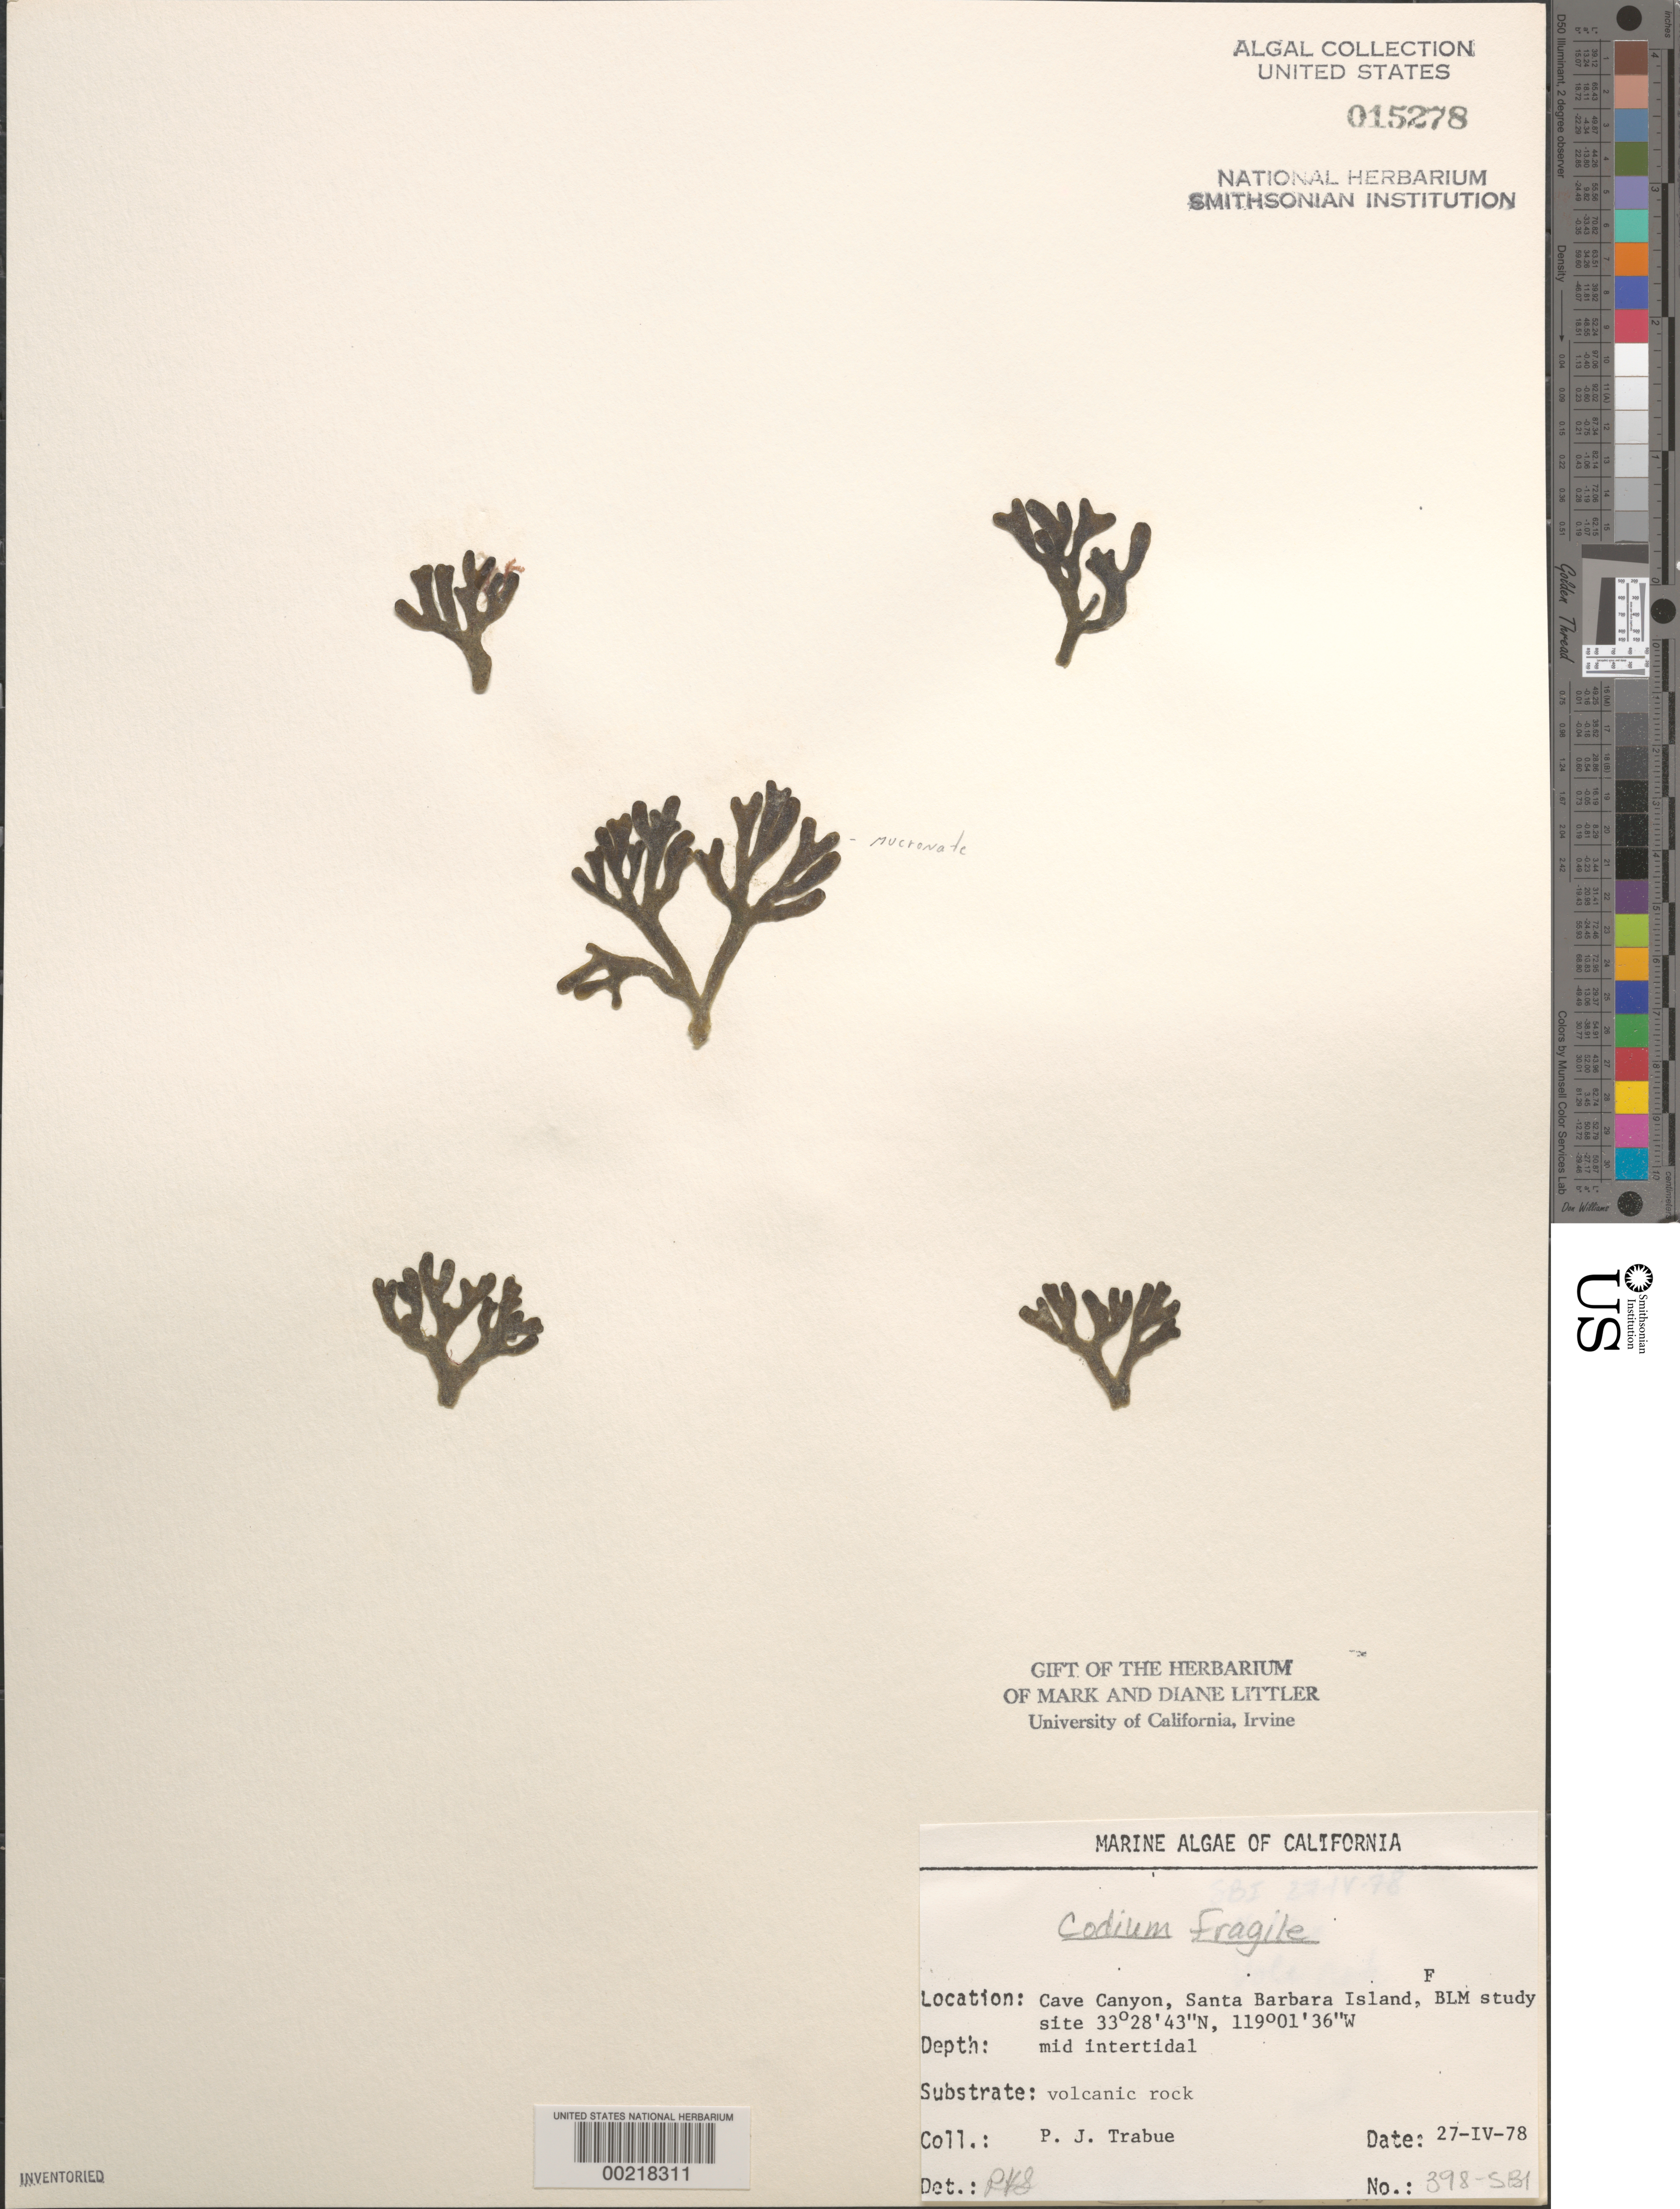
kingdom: Plantae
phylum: Chlorophyta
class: Ulvophyceae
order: Bryopsidales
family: Codiaceae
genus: Codium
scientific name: Codium fragile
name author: (Suringar) P. Hariot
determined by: Sims, Robert H.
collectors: P. J. Trabue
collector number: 398-sbi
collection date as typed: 27 Apr 1978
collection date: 1978-04-27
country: United States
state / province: California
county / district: Santa Barbara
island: Santa Barbara Island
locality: Cave Canyon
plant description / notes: BLM-SOCALBIGHT Rocky Intertidal Survey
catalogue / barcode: US 15278